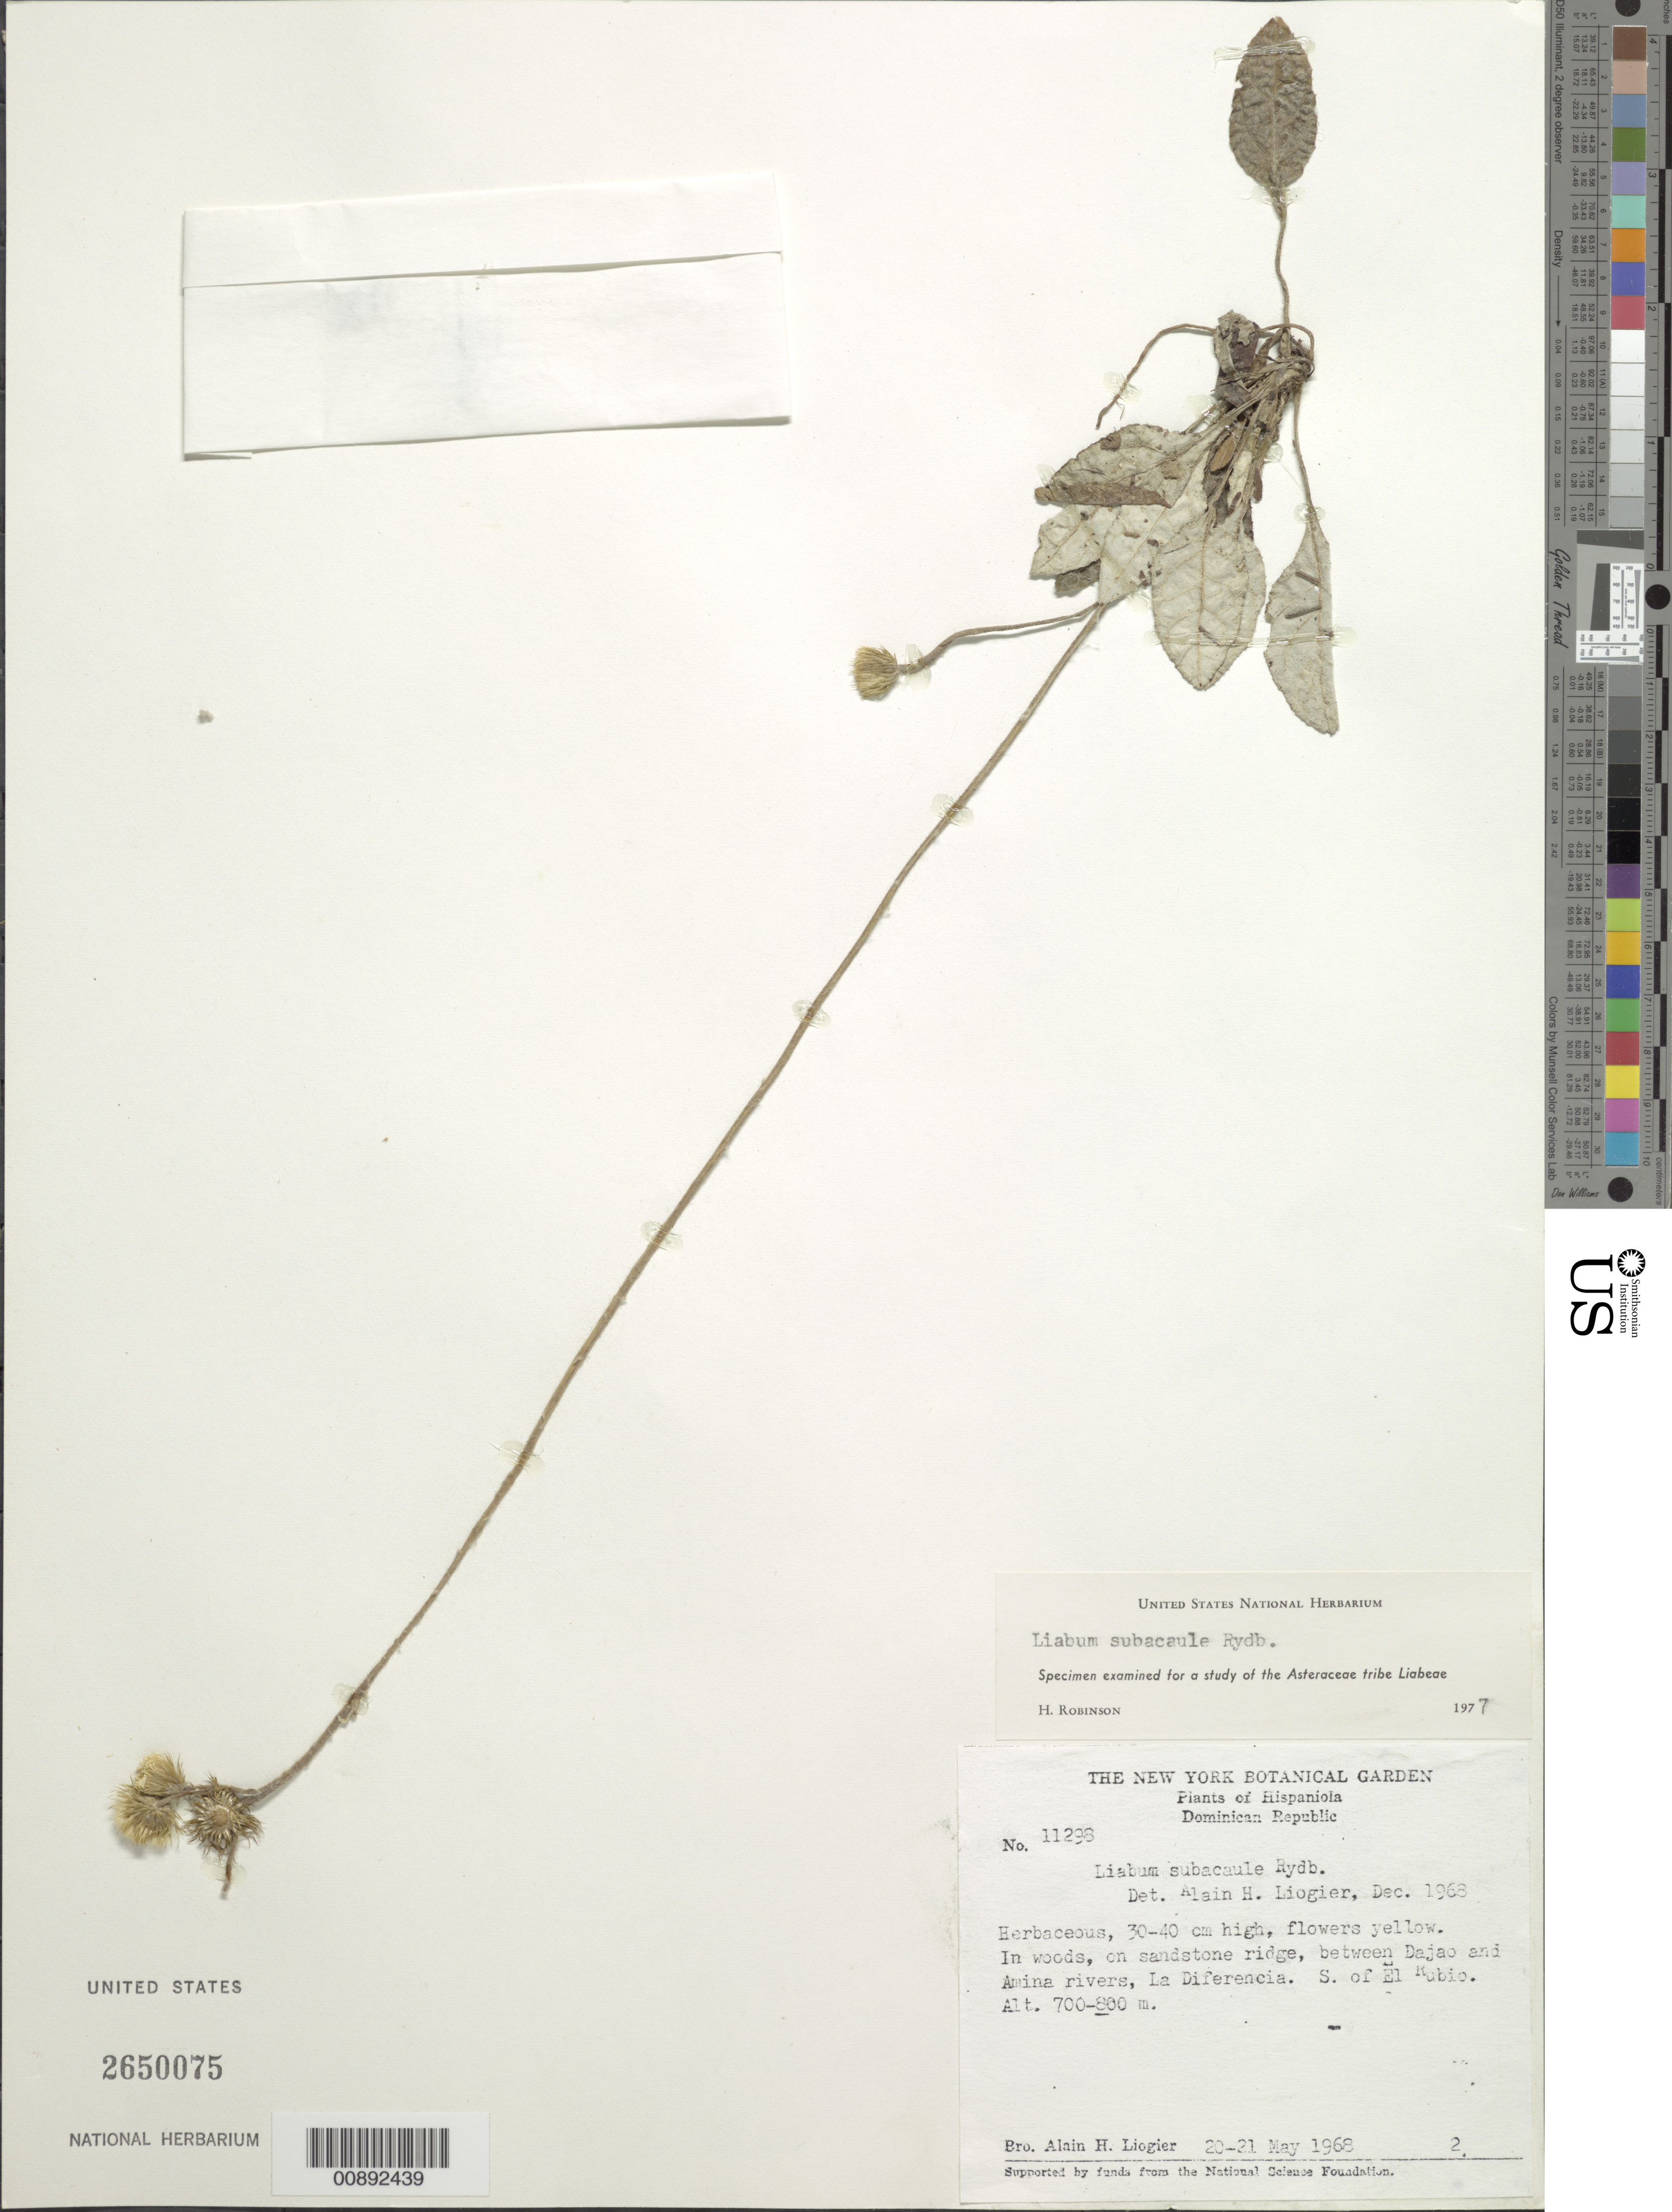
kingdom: Plantae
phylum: Tracheophyta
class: Magnoliopsida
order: Asterales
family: Asteraceae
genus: Liabum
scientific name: Liabum subacaule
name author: Rydb.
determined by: Robinson, Harold E., (US)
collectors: A. H. Liogier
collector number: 11298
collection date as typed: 20 May1968 to 21 May 1968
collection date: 1968-05-20/1968-05-21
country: Dominican Republic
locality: La Diferencia, between Dajao and Amina rivers, S. of El Rubio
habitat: Woods, on sandstone ridge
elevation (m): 700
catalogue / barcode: US 2650075